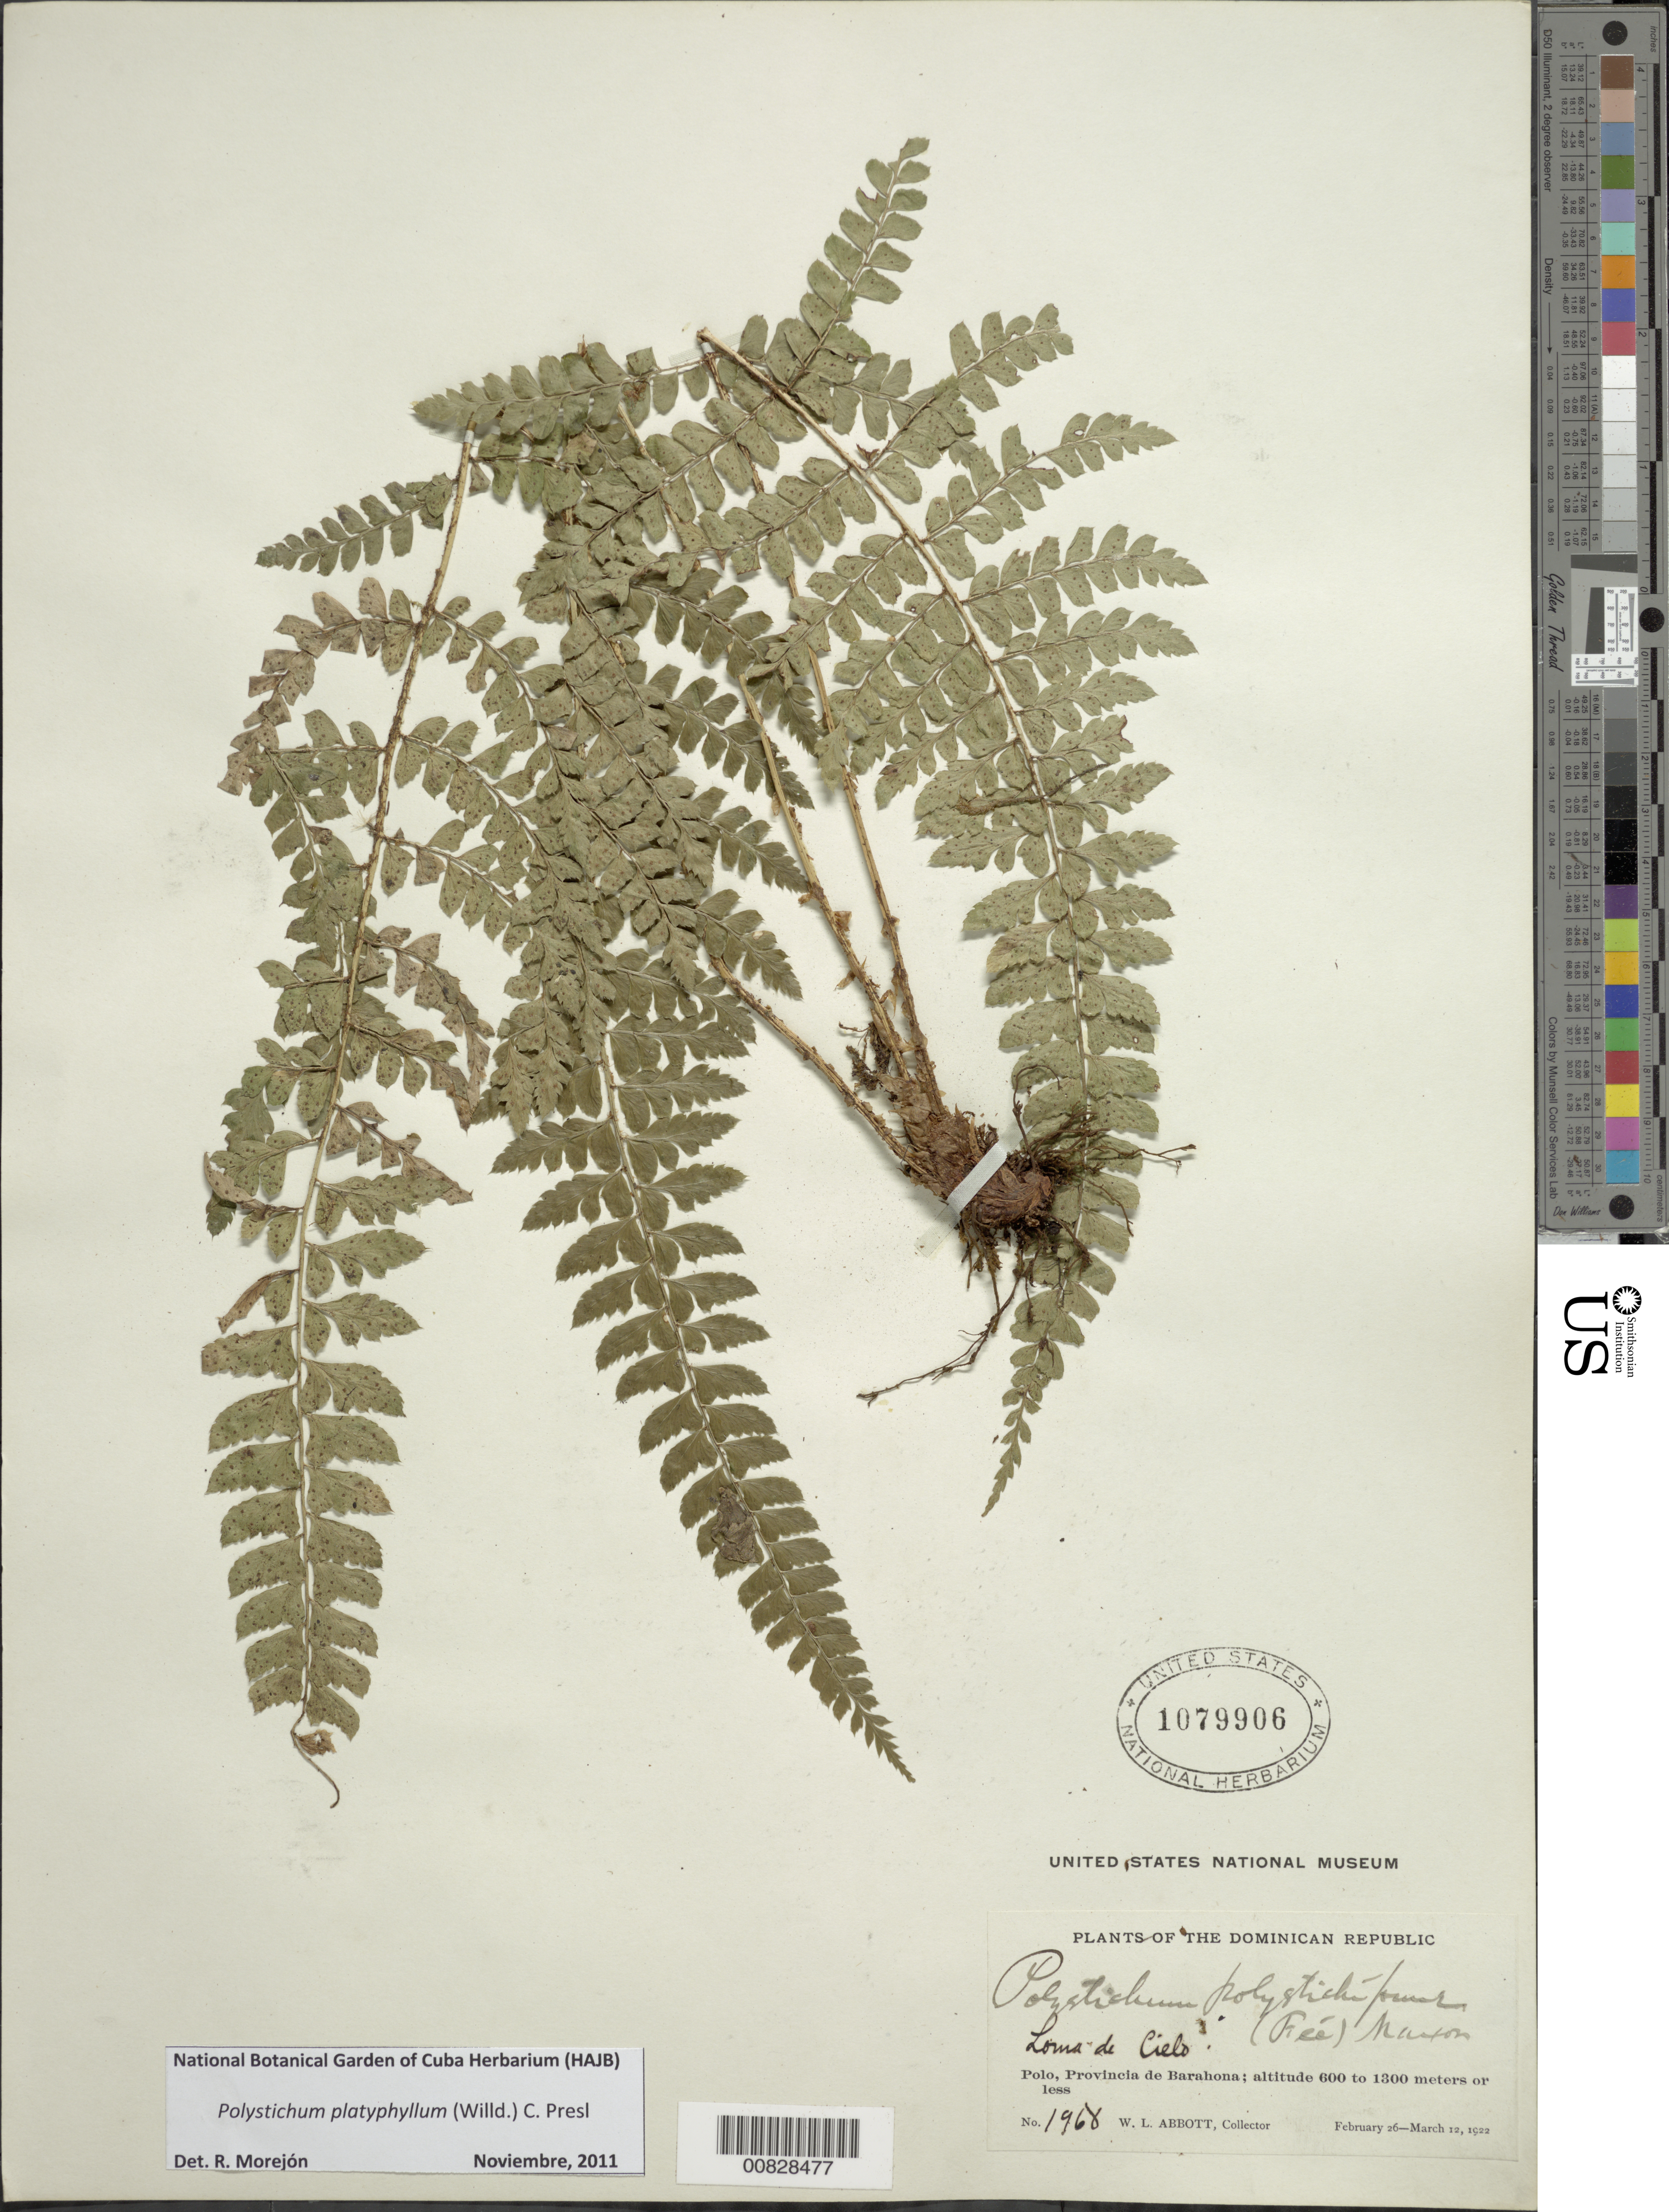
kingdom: Plantae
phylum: Tracheophyta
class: Polypodiopsida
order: Polypodiales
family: Dryopteridaceae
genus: Polystichum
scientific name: Polystichum platyphyllum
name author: (Willd.) C. Presl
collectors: W. L. Abbott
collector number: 1968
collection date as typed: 26 Feb 1922 to 12 Mar 1922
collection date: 1922-02-26/1922-03-12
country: Dominican Republic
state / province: Barahona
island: Hispaniola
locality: Polo, Loma de Cielo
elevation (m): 600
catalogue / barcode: US 1079906